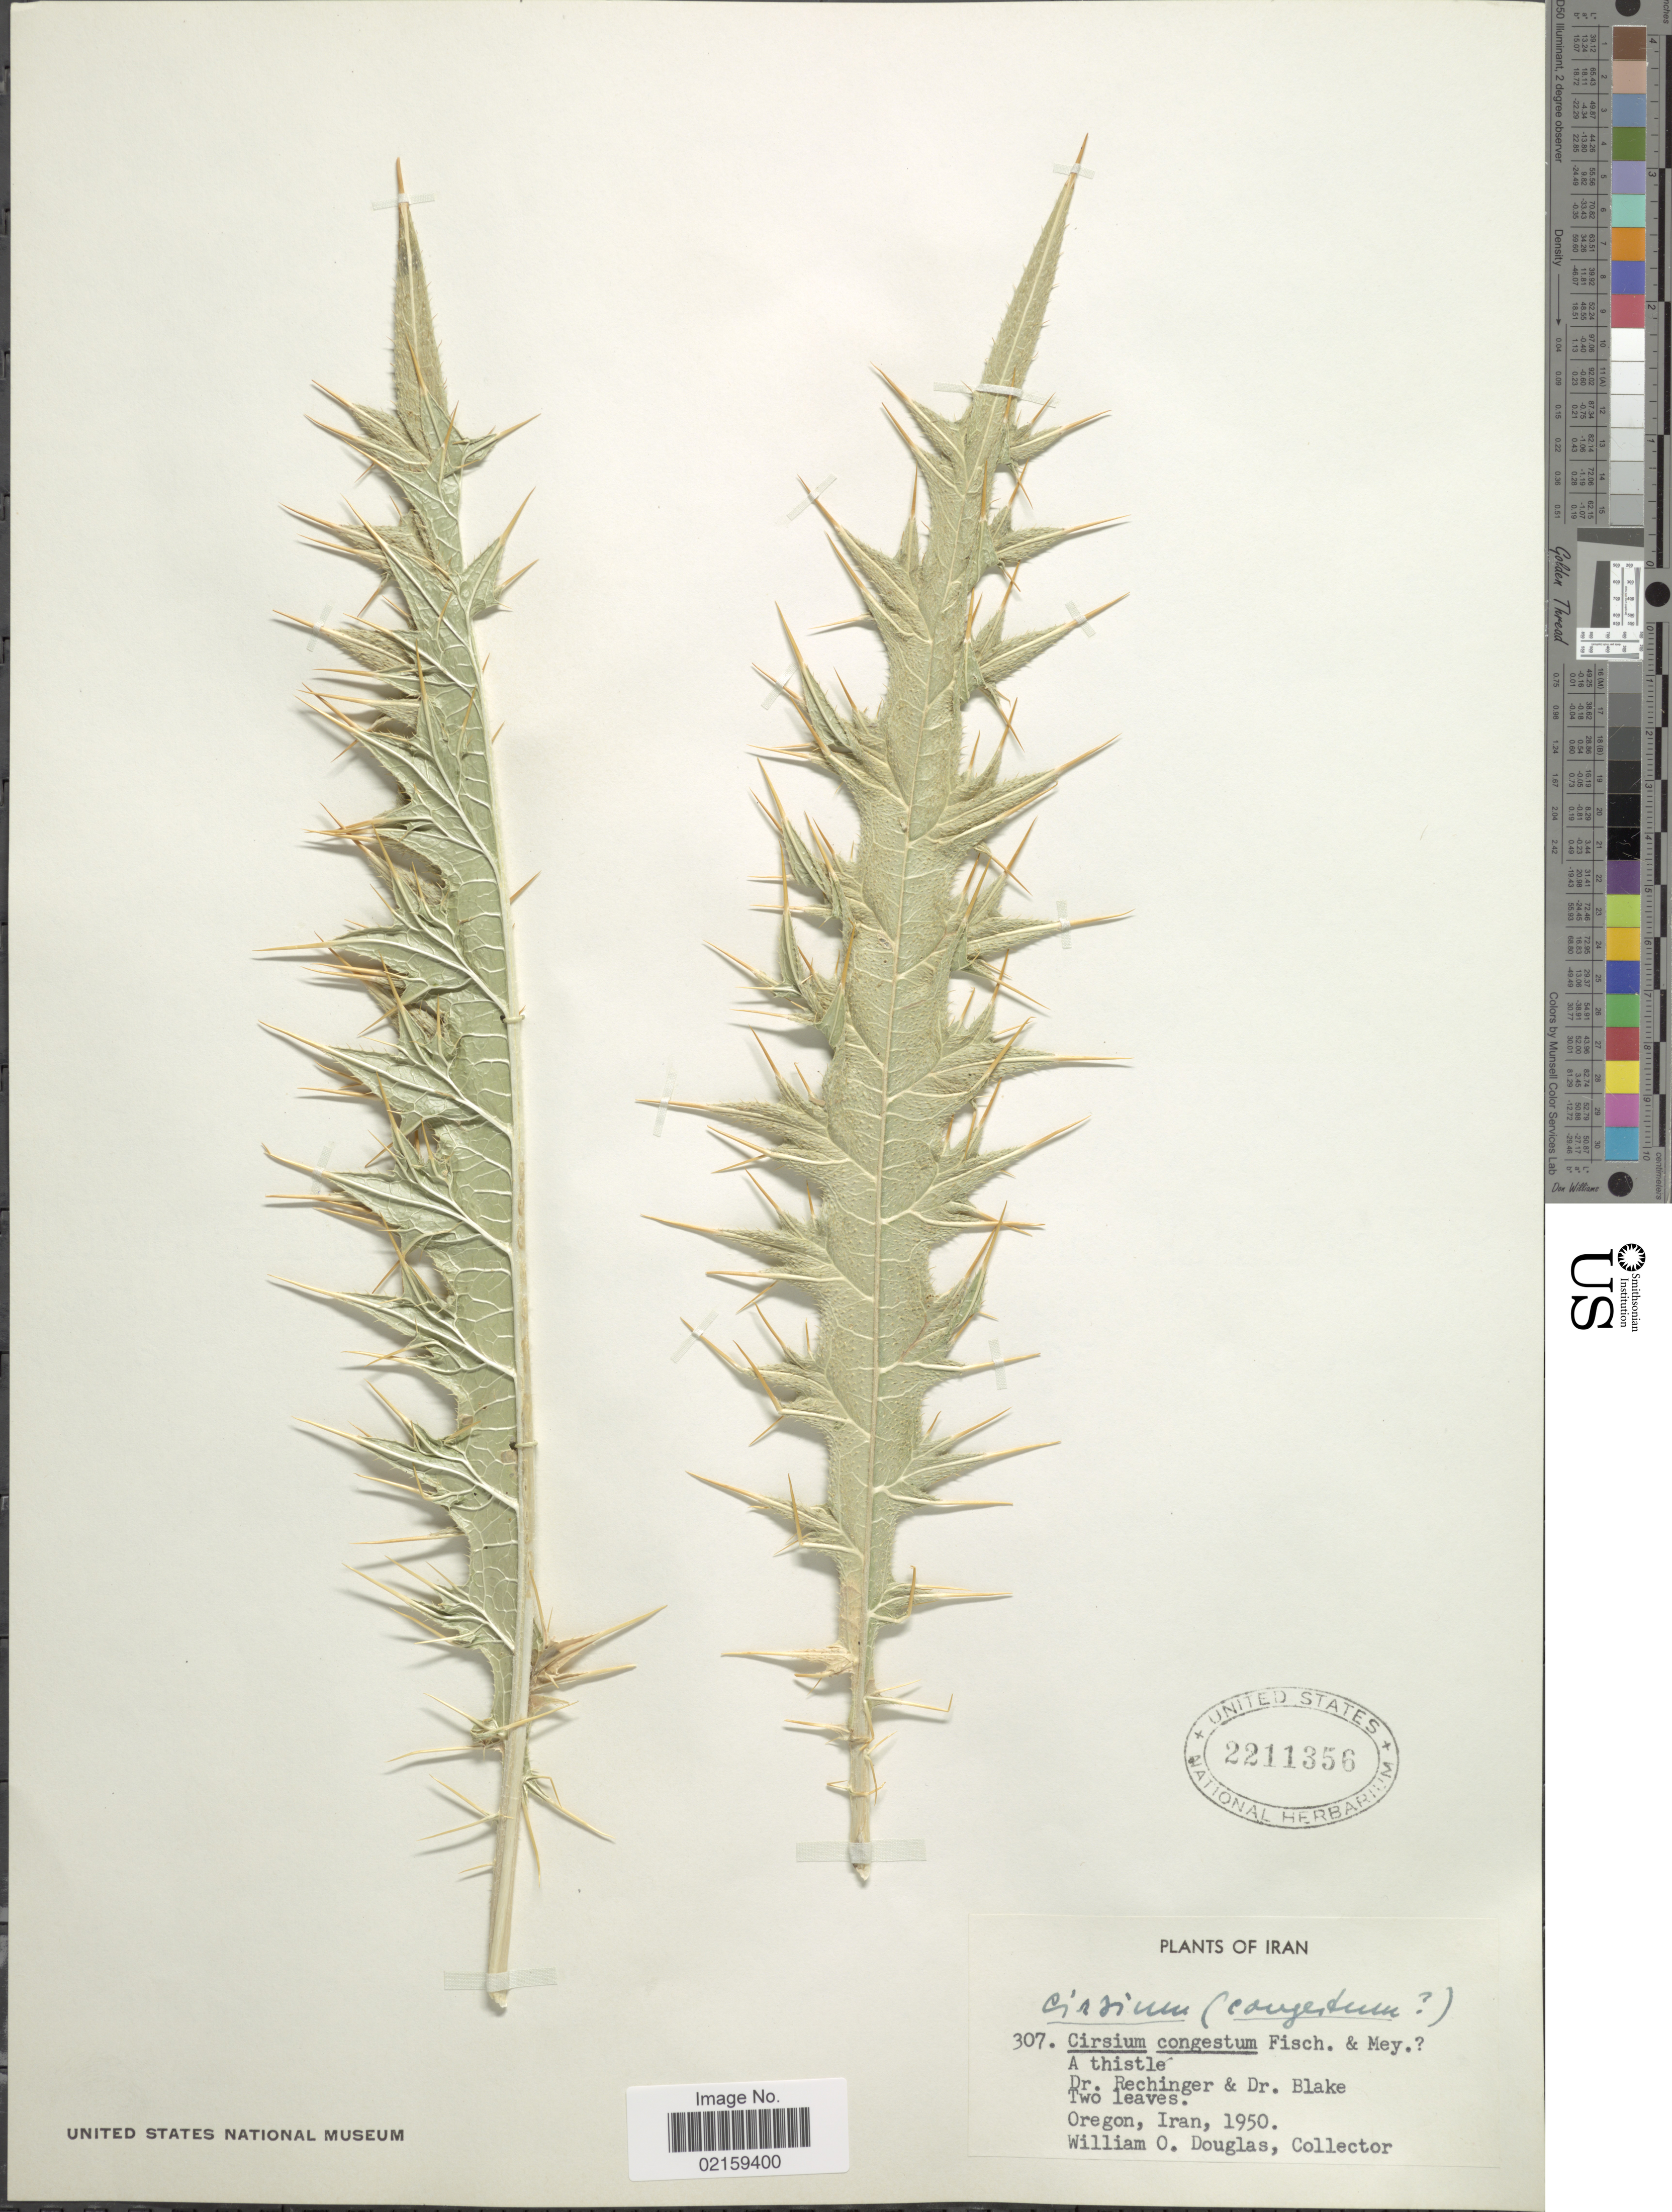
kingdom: Plantae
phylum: Tracheophyta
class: Magnoliopsida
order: Asterales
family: Asteraceae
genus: Cirsium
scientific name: Cirsium sorocephalum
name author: Fisch. & C.A. Mey.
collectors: W. Douglas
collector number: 307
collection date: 1950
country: Iran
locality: Oregon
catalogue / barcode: US 2211356